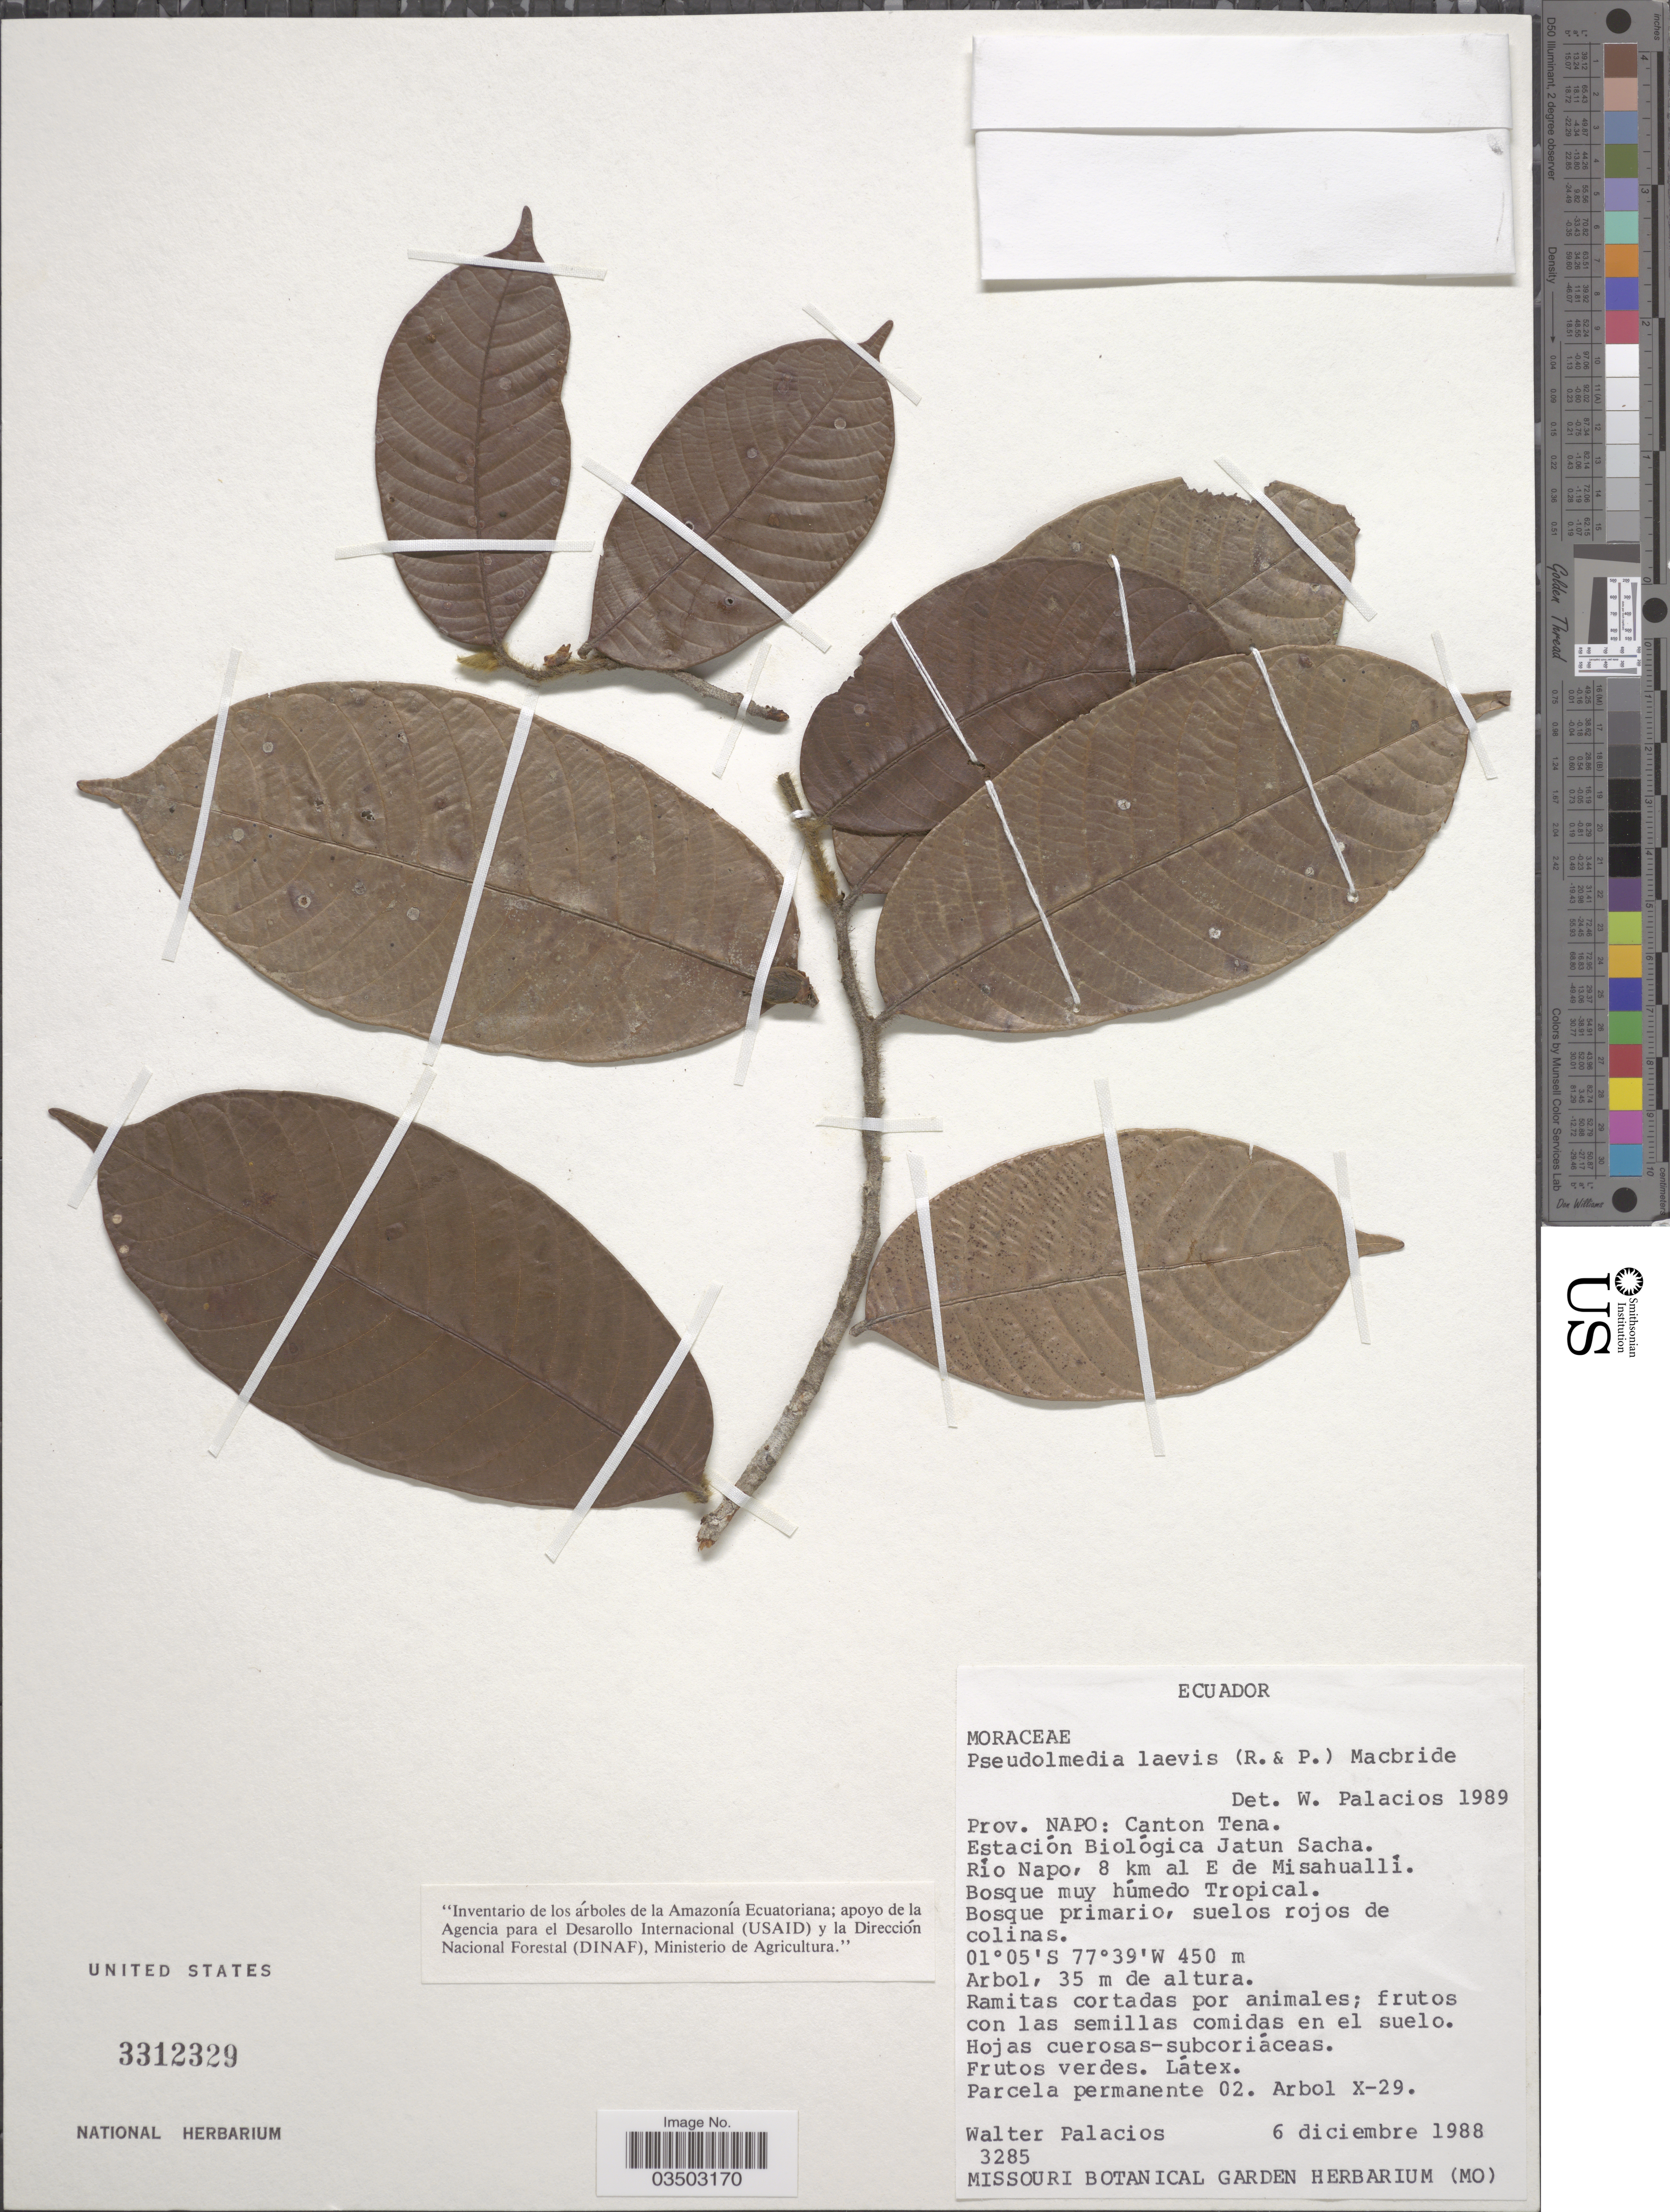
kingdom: Plantae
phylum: Tracheophyta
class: Magnoliopsida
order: Rosales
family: Moraceae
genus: Pseudolmedia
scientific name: Pseudolmedia laevis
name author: (Ruiz & Pav.) J.F. Macbr.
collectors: W. Palacios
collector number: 3285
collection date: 1988-12-06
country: Ecuador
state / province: Napo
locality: Canton Tena. Estación Biológica Jatun Sacha. Río Napo, 8 km al E de Misahuallí.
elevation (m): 450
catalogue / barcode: US 3312329